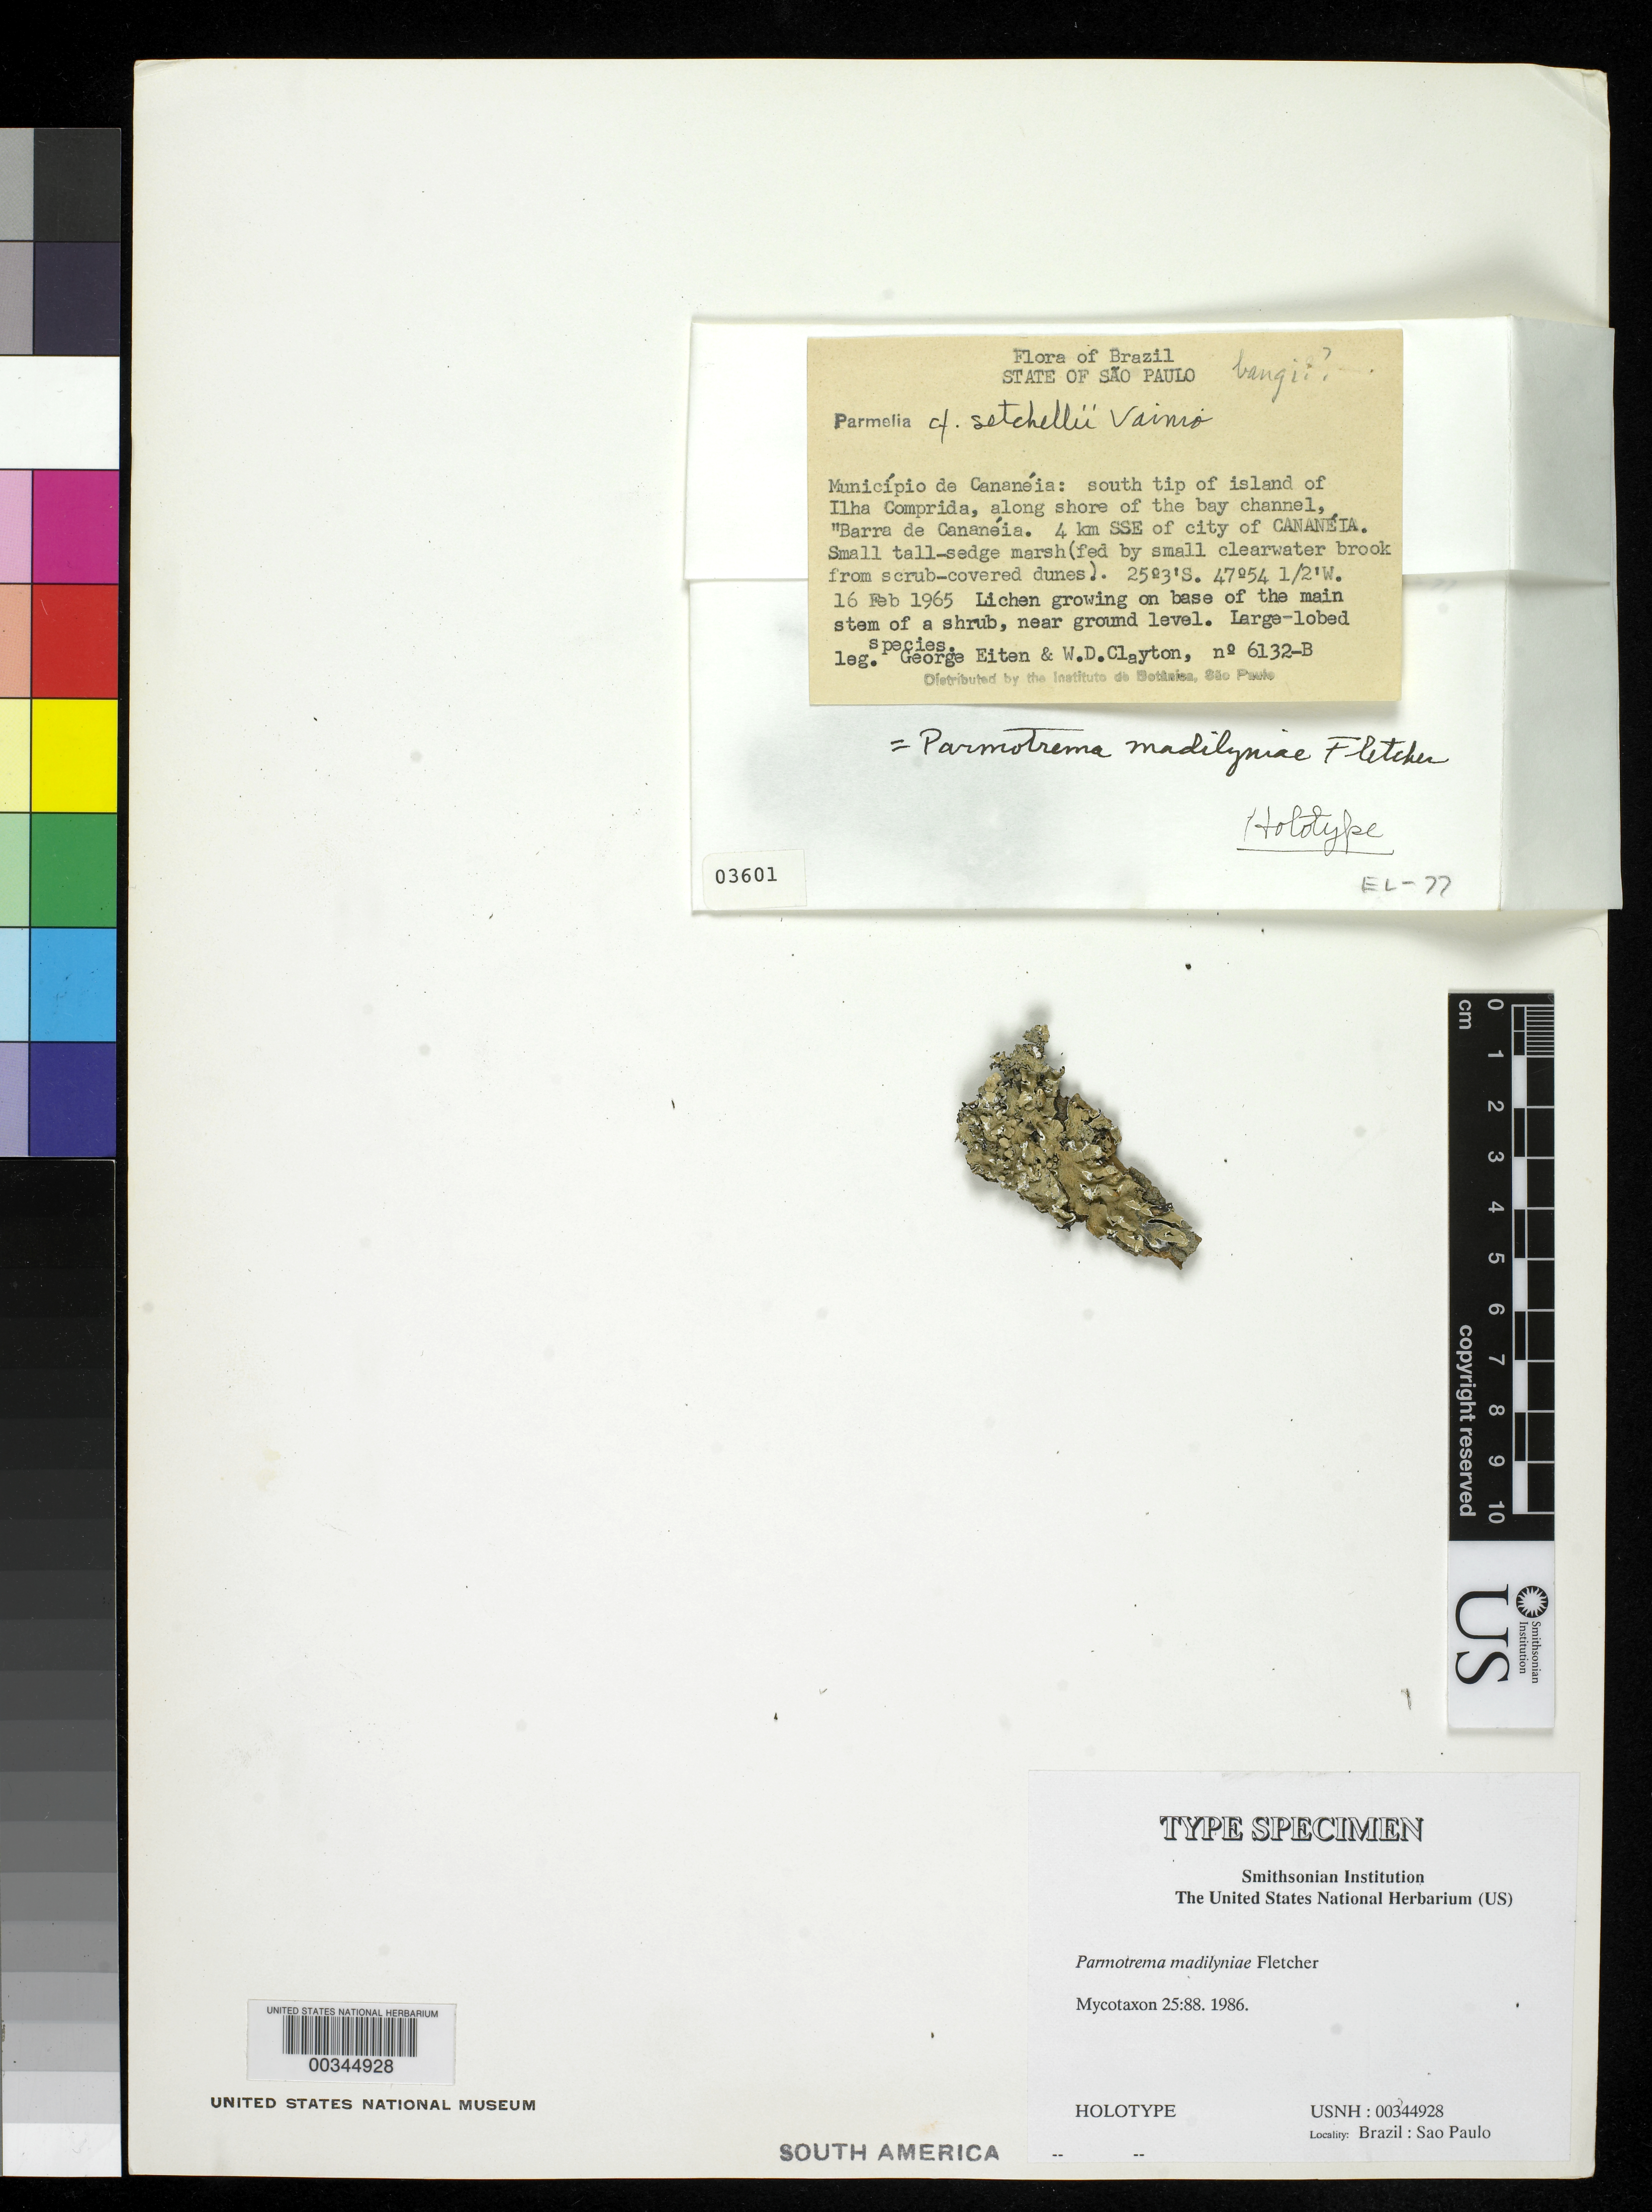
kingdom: Fungi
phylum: Ascomycota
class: Lecanoromycetes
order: Lecanorales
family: Parmeliaceae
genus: Parmotrema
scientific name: Parmotrema madilynae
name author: H.R. Fletcher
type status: Holotype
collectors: G. Eiten & W. D. Clayton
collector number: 6132-b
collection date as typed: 16 Feb 1965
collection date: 1965-02-16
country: Brazil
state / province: São Paulo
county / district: Cananéia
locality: S tip of island of Ilha Comprida, along shore of bay channel, "Barra da Canaeia", 4 km SSE of Cananeia City.